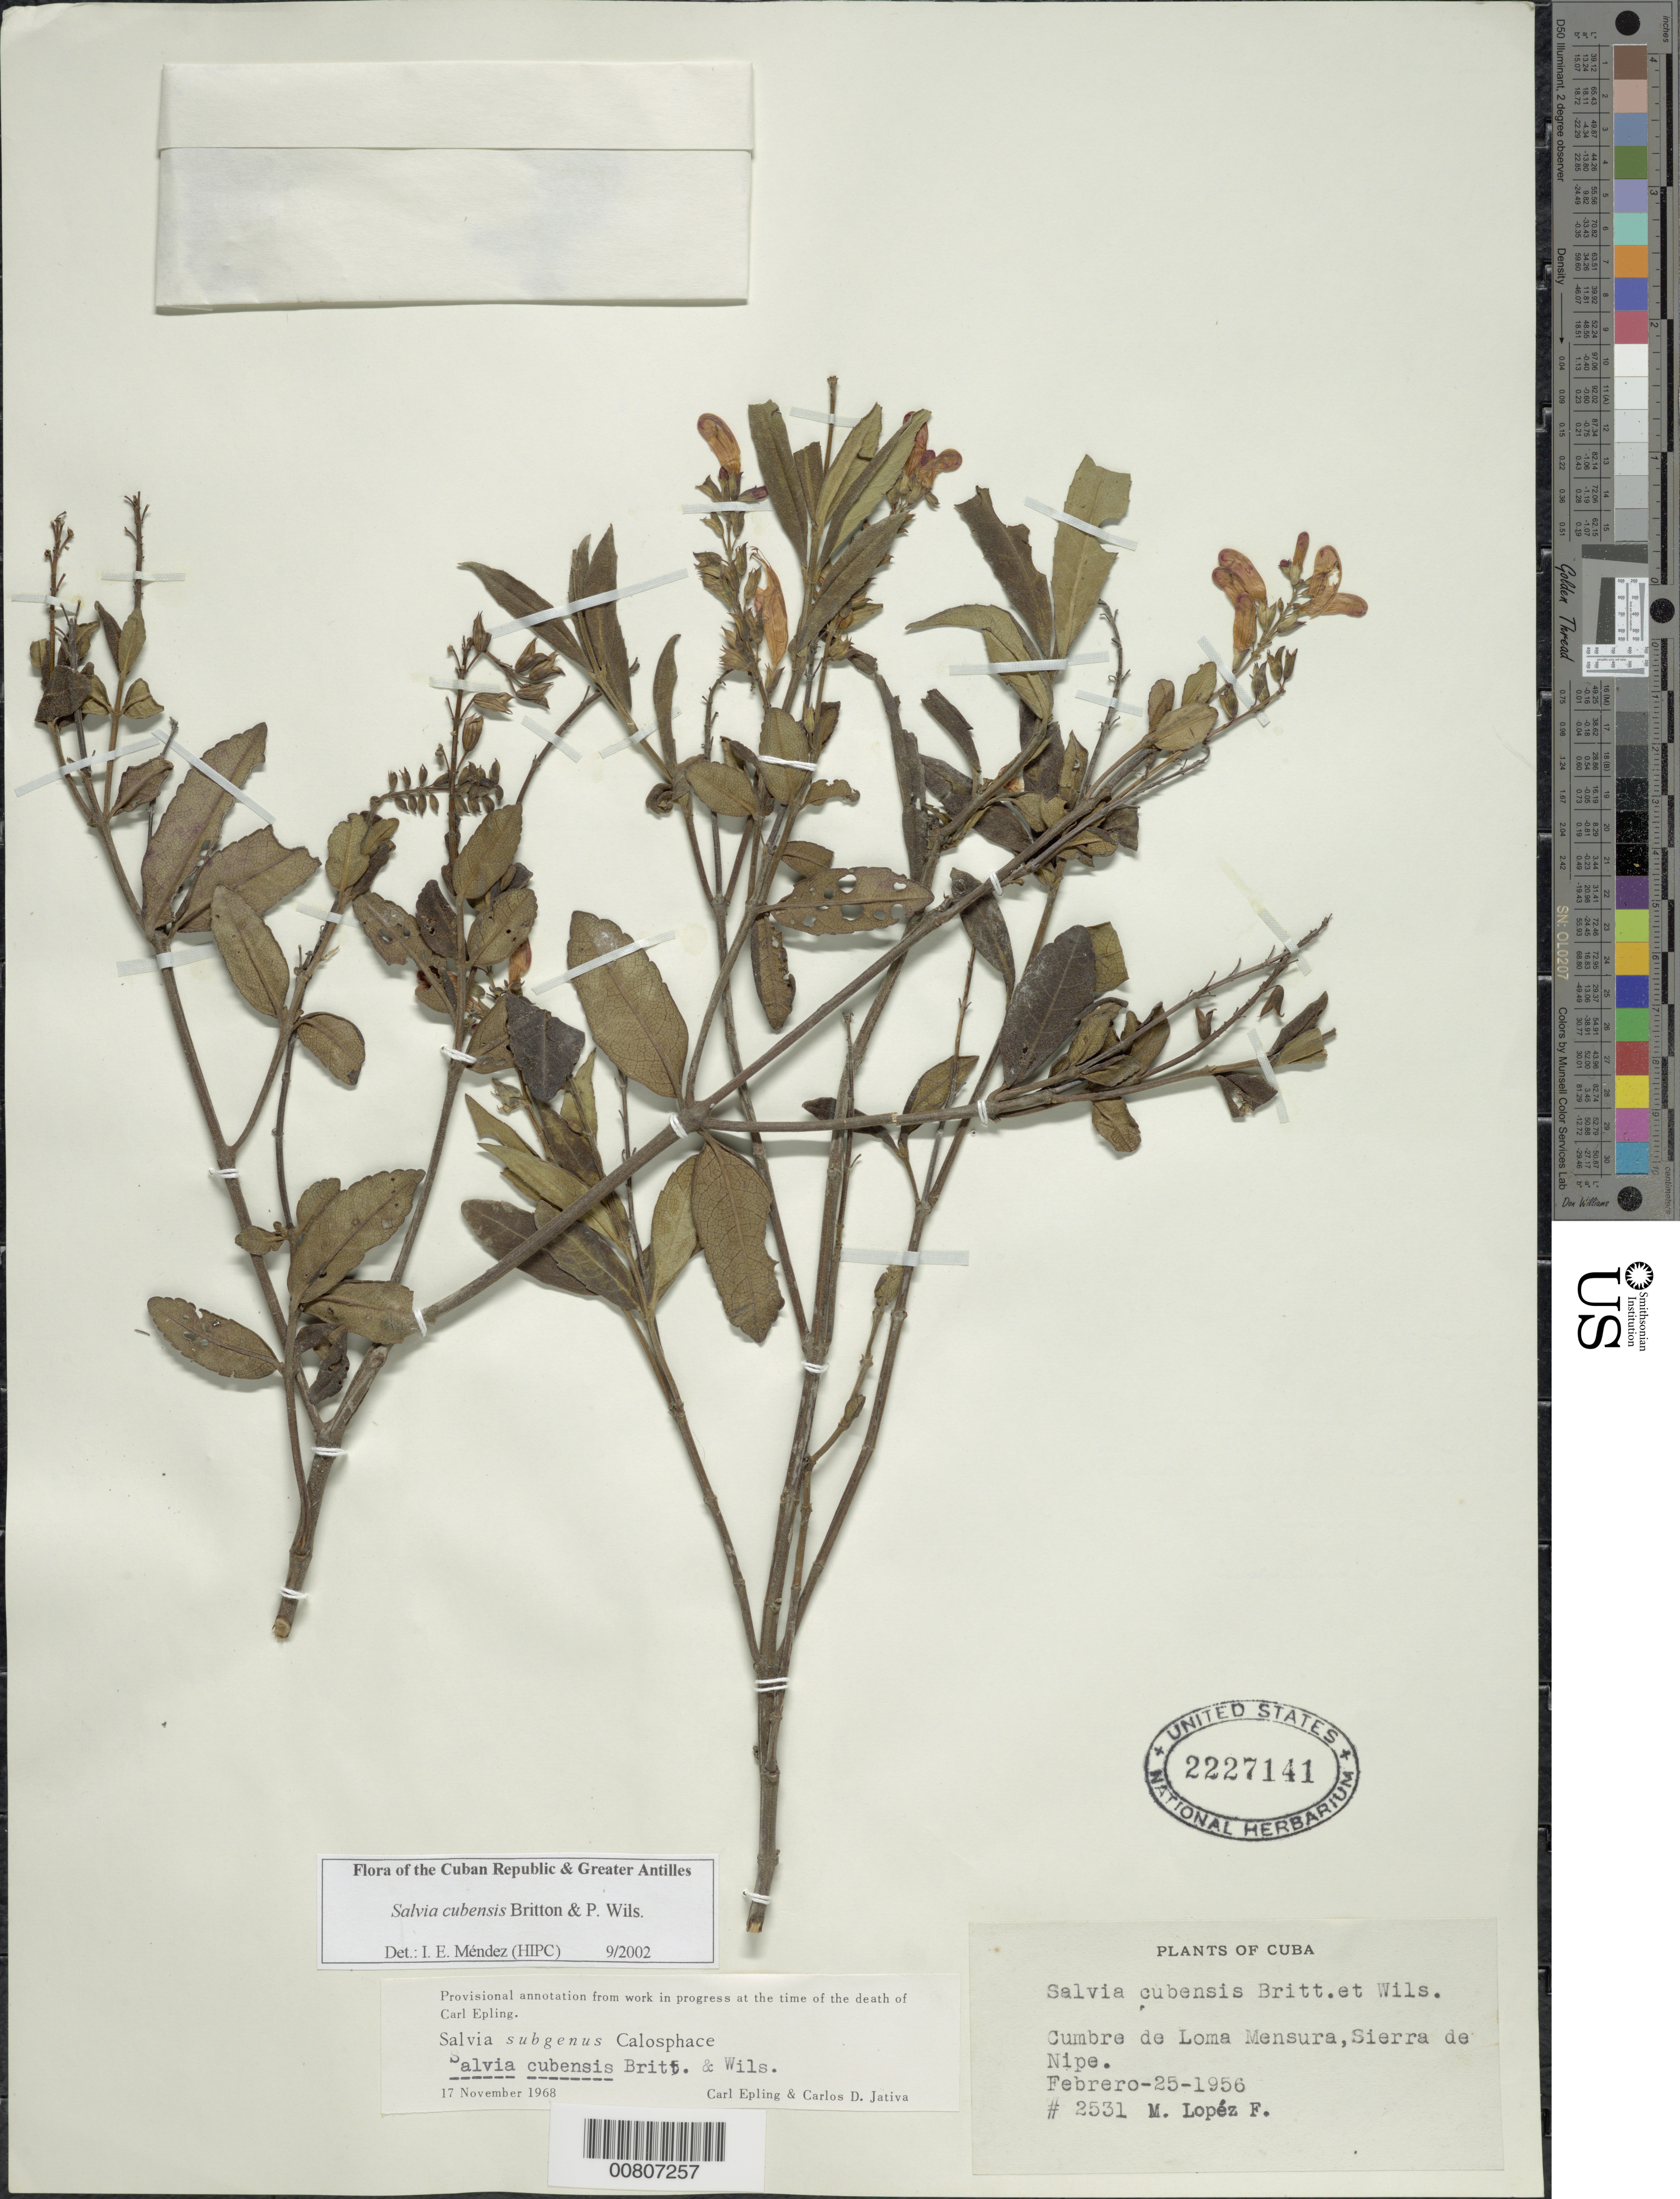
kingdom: Plantae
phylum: Tracheophyta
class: Magnoliopsida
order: Lamiales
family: Lamiaceae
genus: Salvia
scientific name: Salvia cubensis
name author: Britton & P. Wilson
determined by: Méndez, Isidro E., (HIPC)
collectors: M. López Figueiras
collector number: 2531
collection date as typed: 25 Feb 1956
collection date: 1956-02-25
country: Cuba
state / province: Holguín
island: Cuba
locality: Sierra de Nipe, cumbre de Loma Mensura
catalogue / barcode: US 2227141